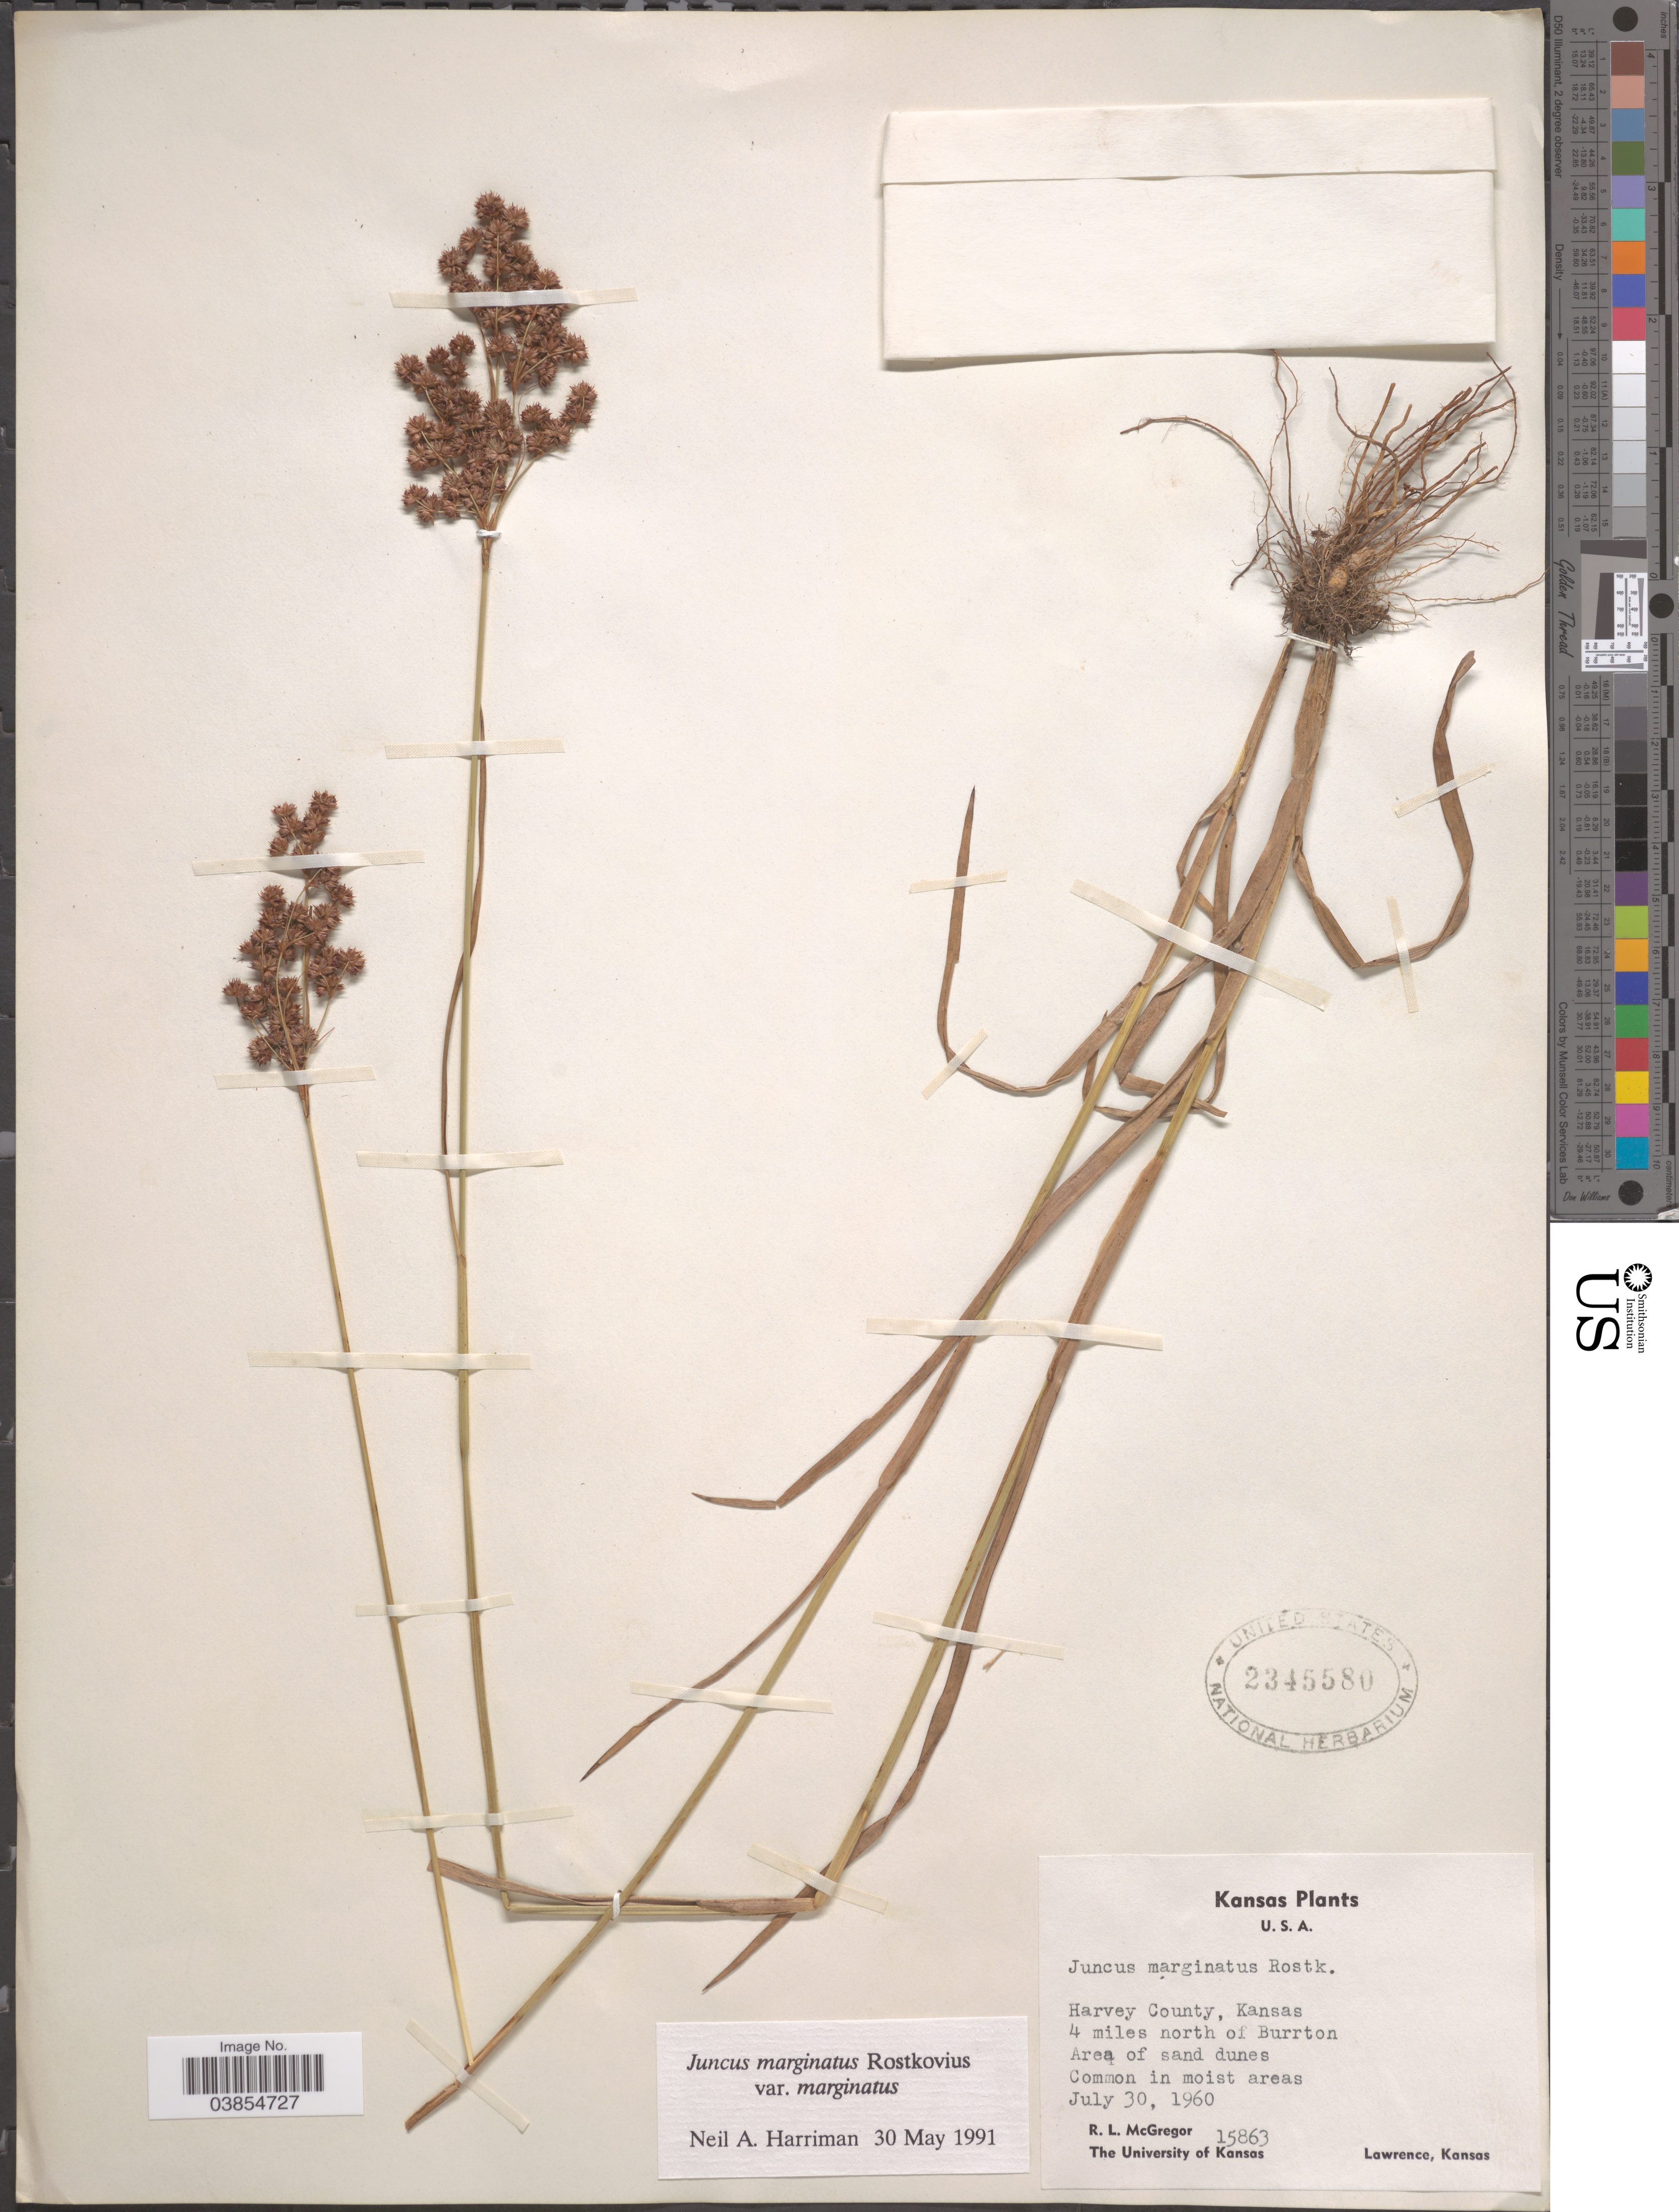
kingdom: Plantae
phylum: Tracheophyta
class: Liliopsida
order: Poales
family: Juncaceae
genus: Juncus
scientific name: Juncus marginatus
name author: Rostk.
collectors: R. McGregor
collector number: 15863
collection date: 1960-07-30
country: United States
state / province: Kansas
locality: Harvey County. 4 miles north of Burrton. Area of sand dunes.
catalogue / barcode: US 2345580